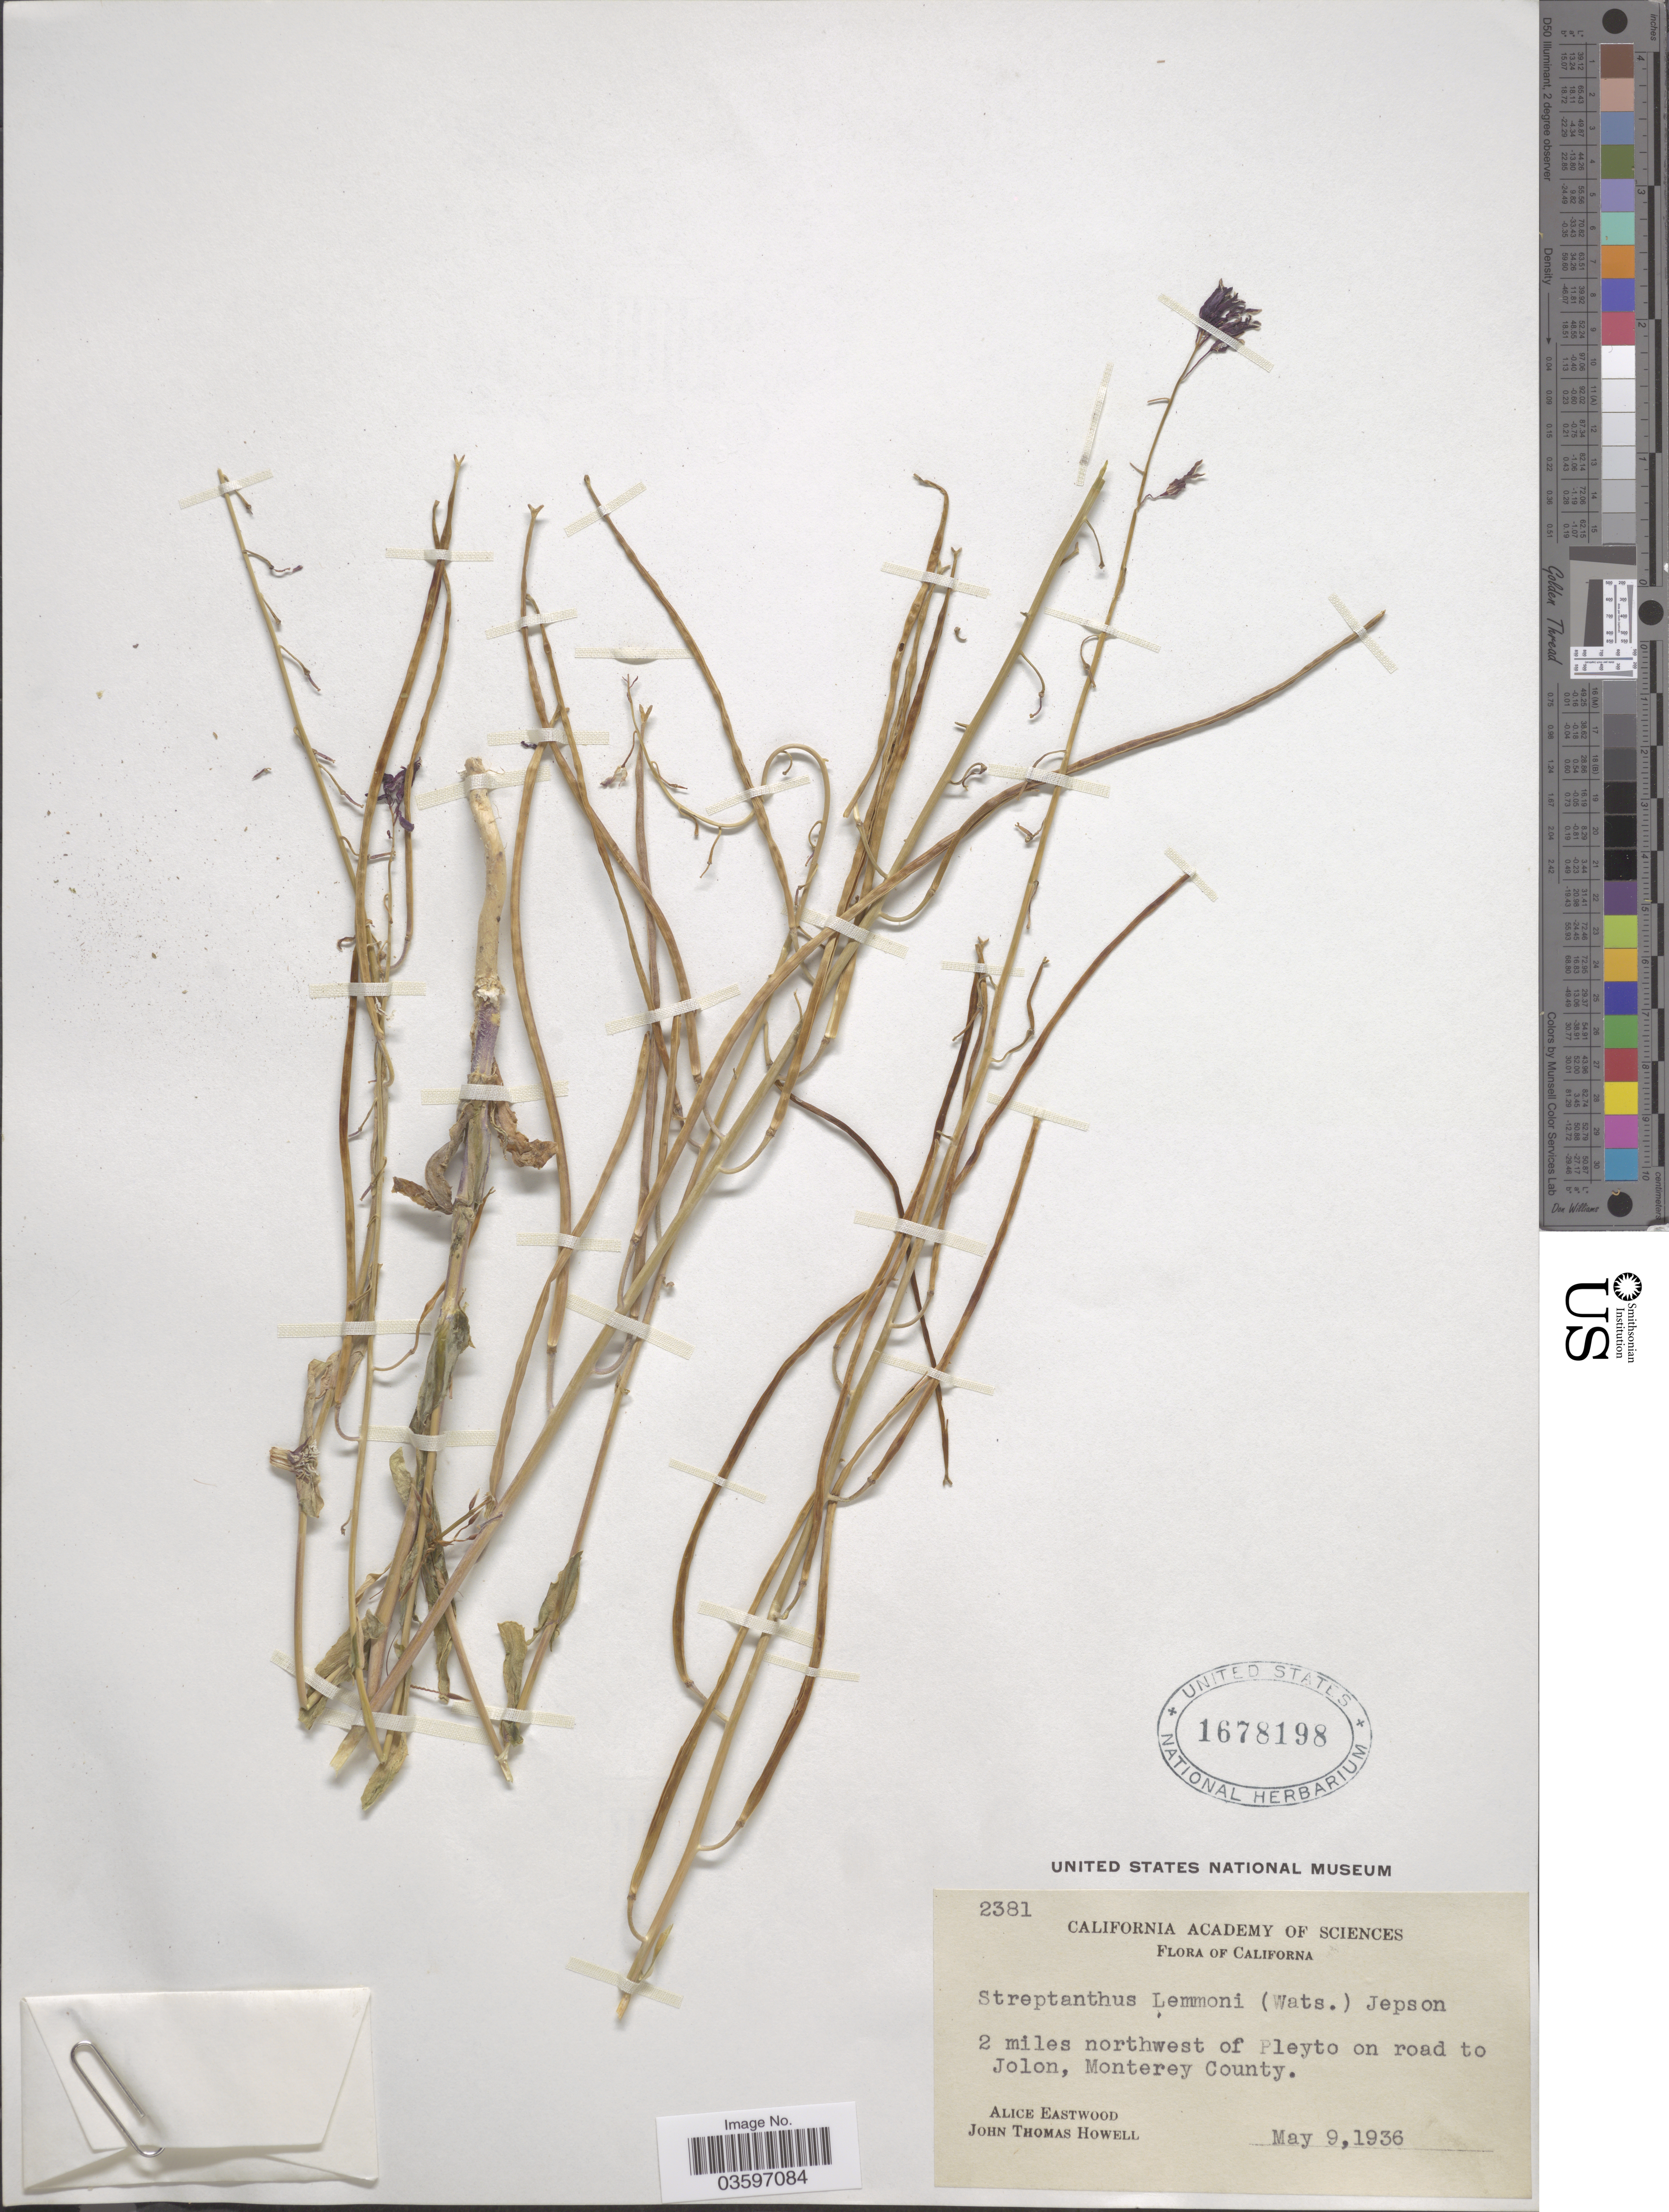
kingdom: Plantae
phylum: Tracheophyta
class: Magnoliopsida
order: Brassicales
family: Brassicaceae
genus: Caulanthus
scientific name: Caulanthus lemmonii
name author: S. Watson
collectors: A. Eastwood & J. T. Howell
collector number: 2381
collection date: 1936-05-09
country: United States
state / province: California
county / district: Monterey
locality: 2 miles northwest of Pleyto on road to Jolon, Monterey County.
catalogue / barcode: US 1678198